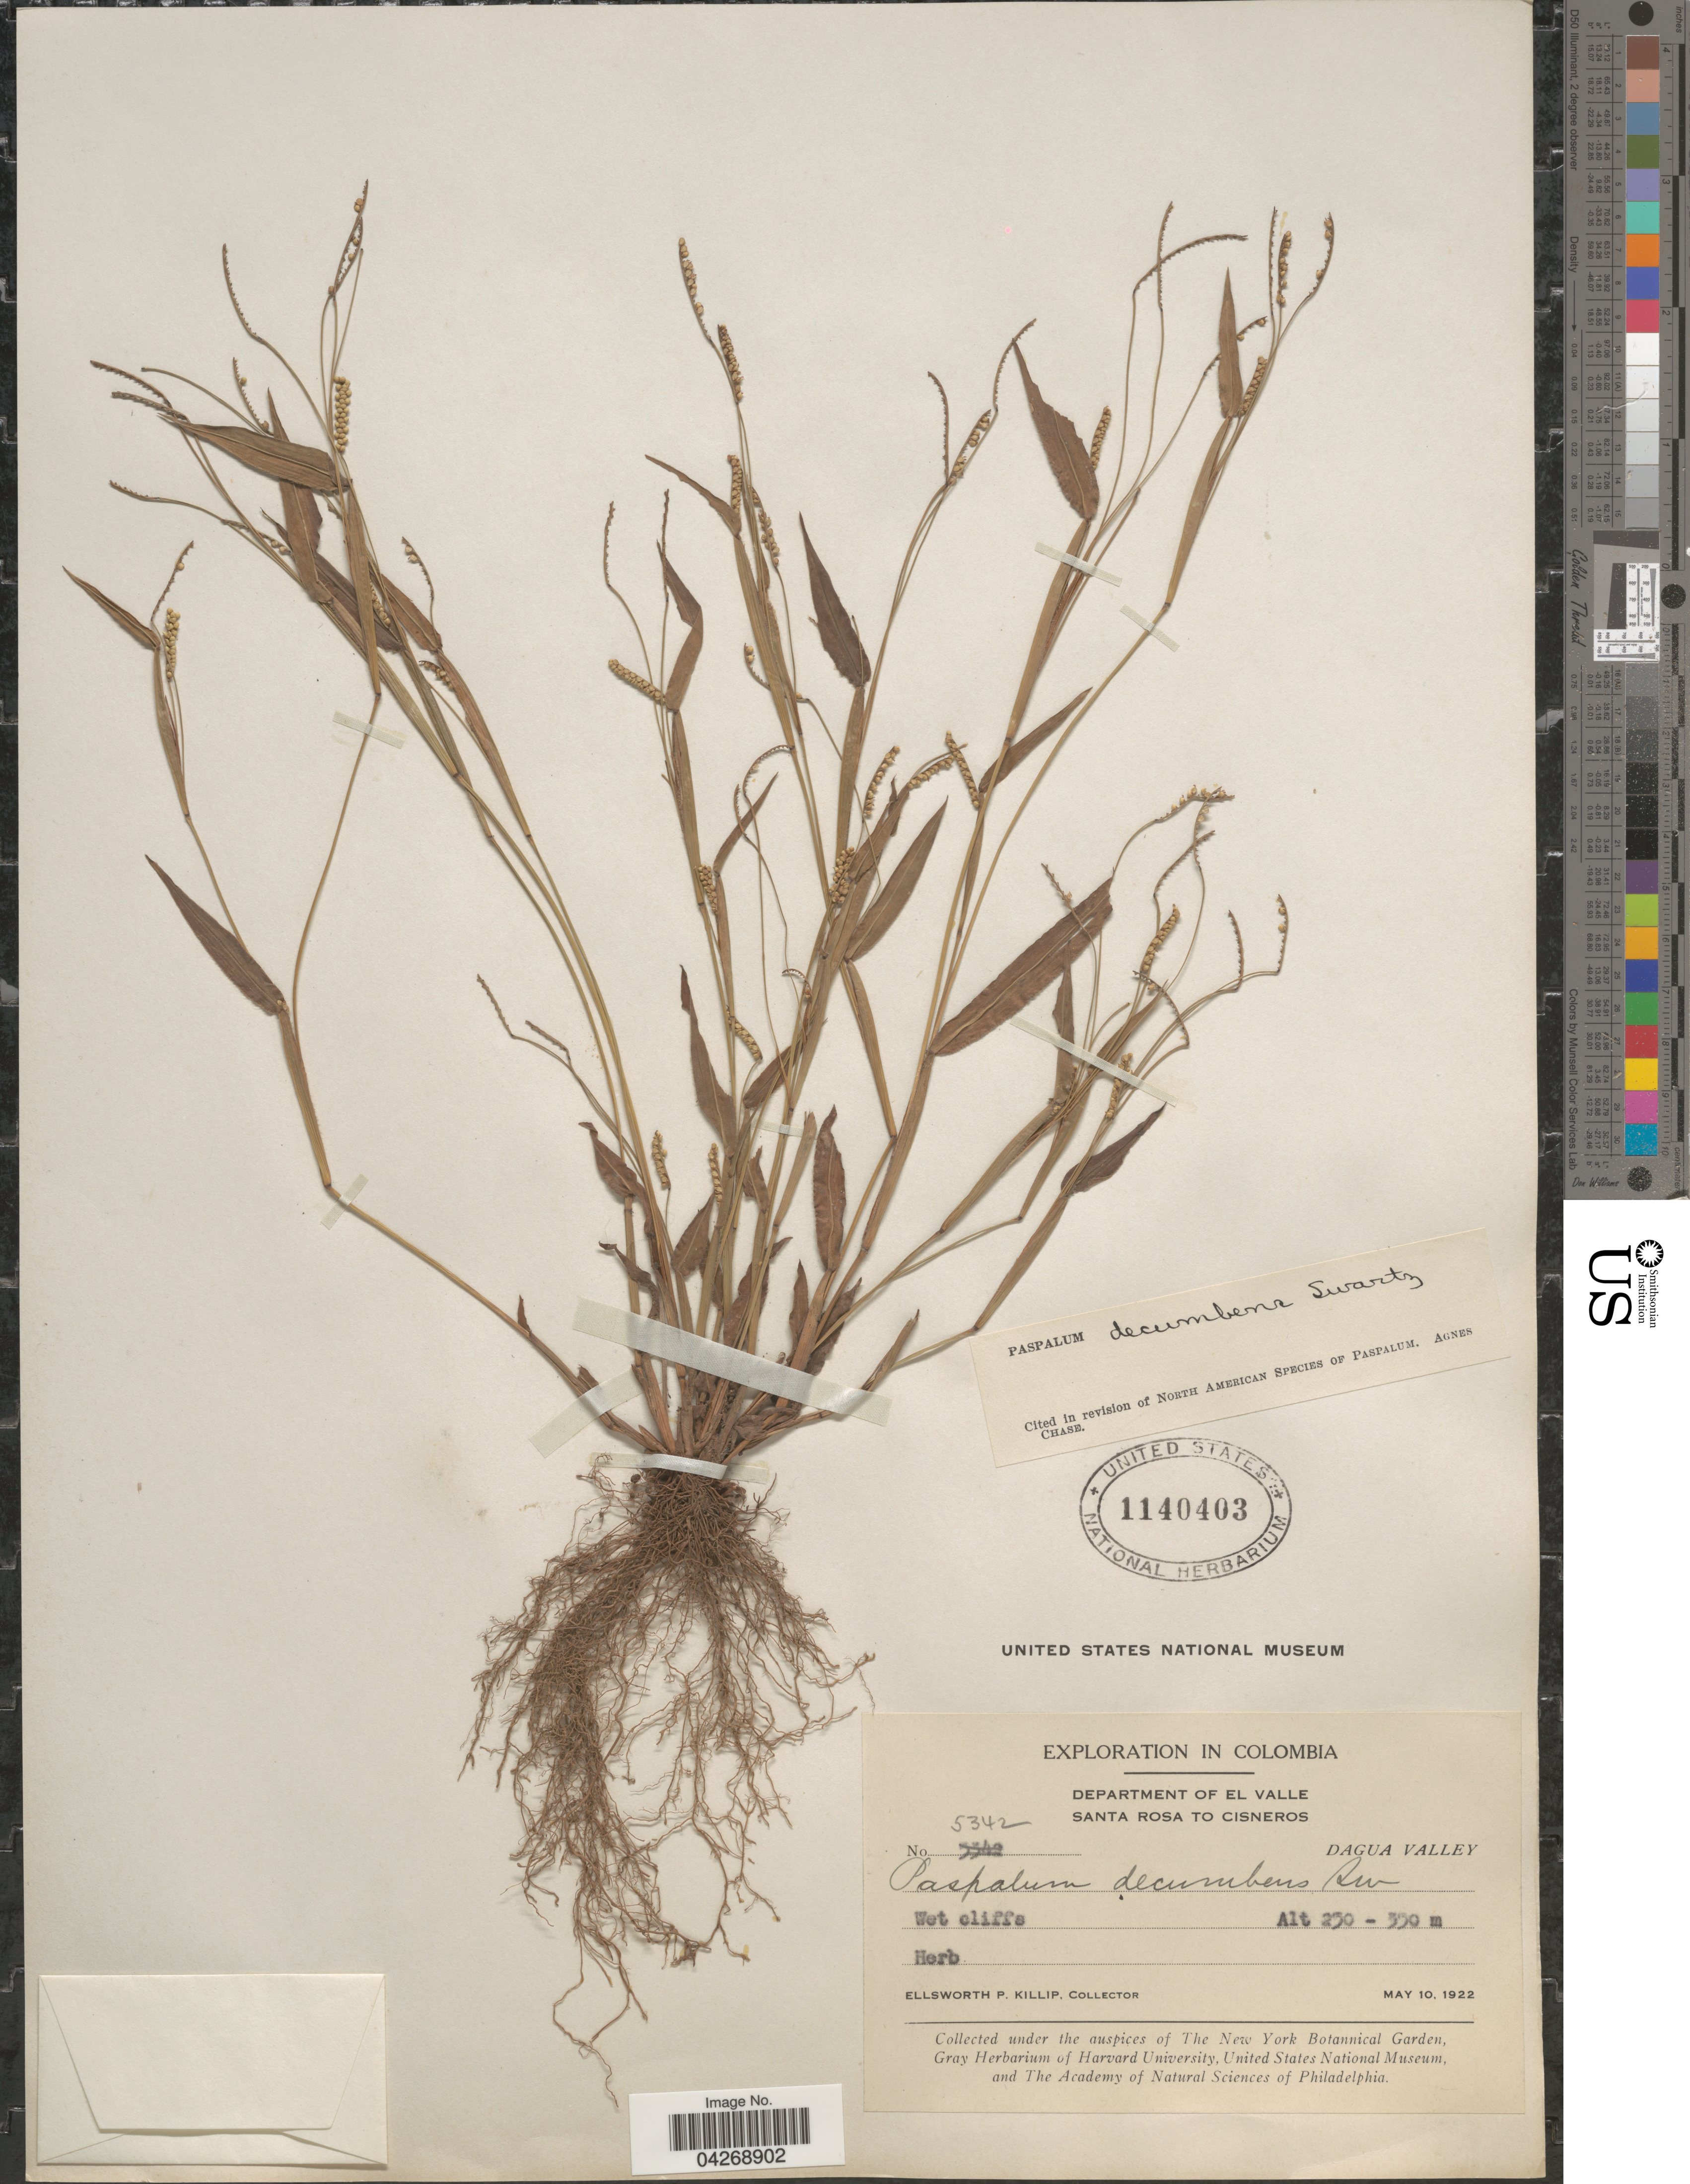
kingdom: Plantae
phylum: Tracheophyta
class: Liliopsida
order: Poales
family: Poaceae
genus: Paspalum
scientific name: Paspalum decumbens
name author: Sw.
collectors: E. P. Killip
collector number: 5342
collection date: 1922-05-10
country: Colombia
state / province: Valle del Cauca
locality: Exploration in Colombia. Department of El Valle. Santa Rosa to Cisneros. Dagua Valley.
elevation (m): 250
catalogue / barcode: US 1140403